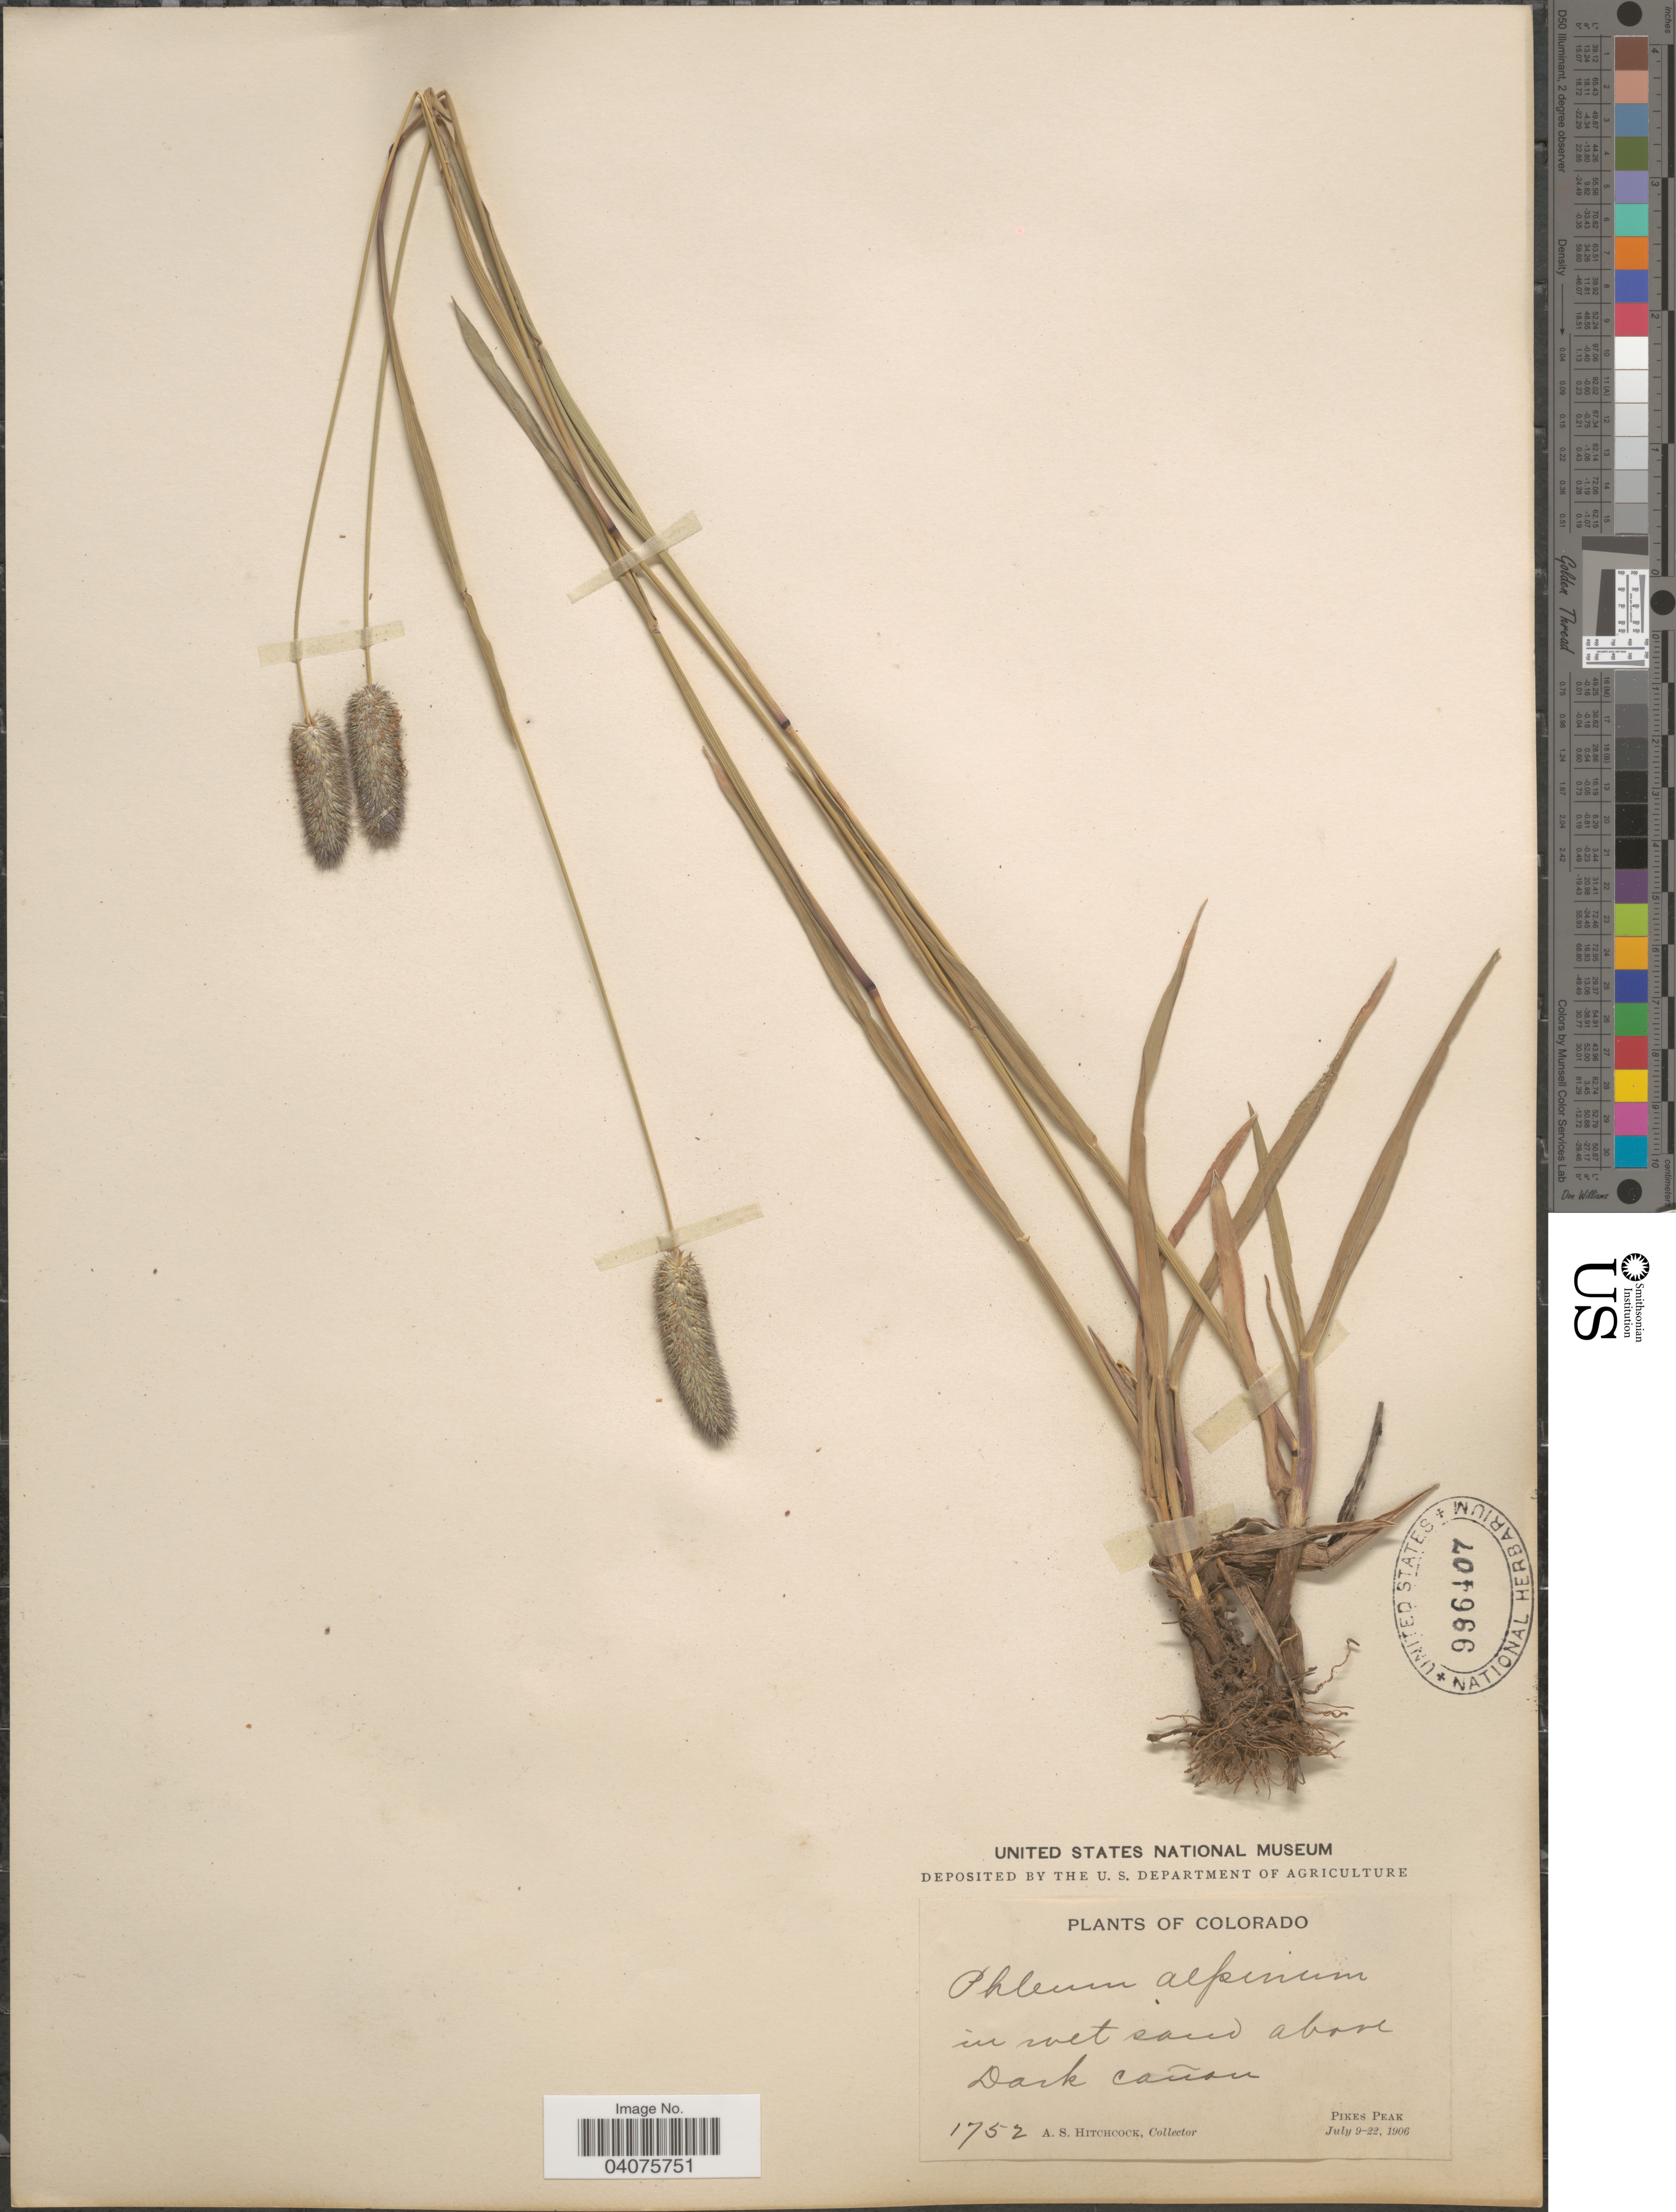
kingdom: Plantae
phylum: Tracheophyta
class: Liliopsida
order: Poales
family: Poaceae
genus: Phleum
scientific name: Phleum alpinum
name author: L.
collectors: A. S. Hitchcock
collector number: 1752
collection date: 1906-07-09/1906-07-22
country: United States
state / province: Colorado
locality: In wet sand above Dark cañon. Pikes Peak.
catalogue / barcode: US 996407